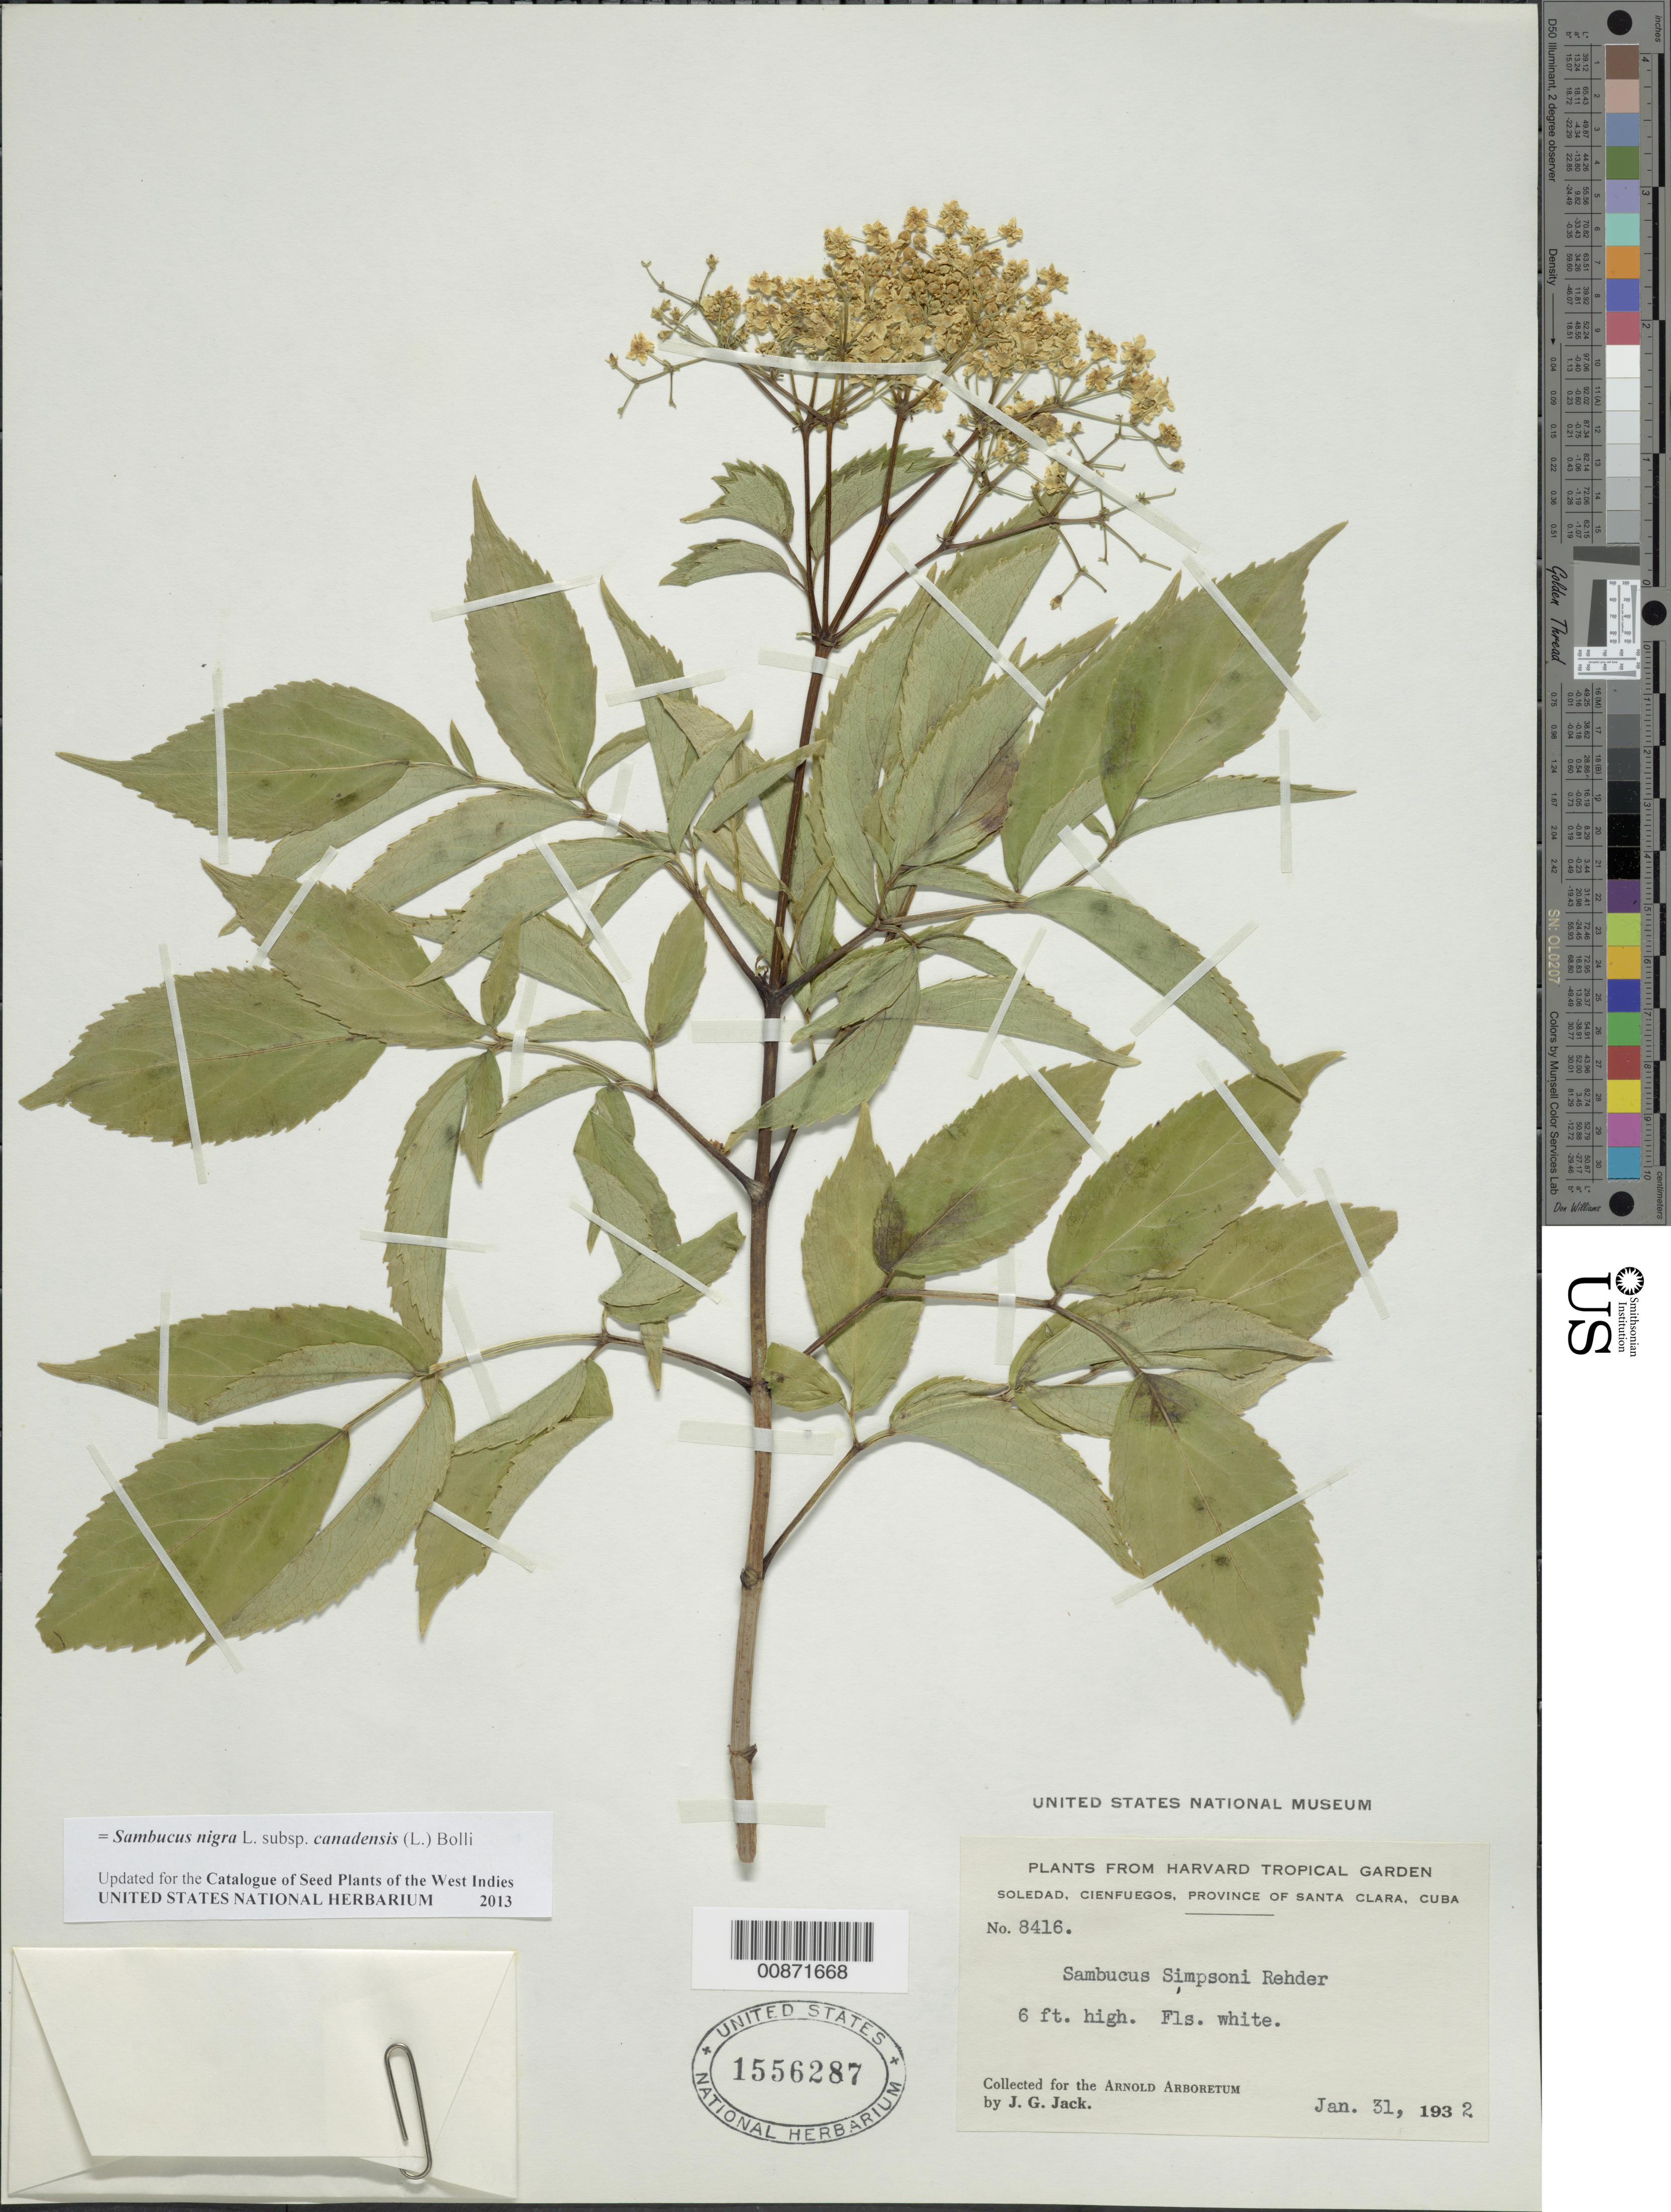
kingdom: Plantae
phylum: Tracheophyta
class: Magnoliopsida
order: Dipsacales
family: Viburnaceae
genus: Sambucus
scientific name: Sambucus nigra subsp. canadensis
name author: (L.) Bolli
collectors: J. G. Jack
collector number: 8416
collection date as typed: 31 Jan 1933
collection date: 1933-01-31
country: Cuba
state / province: Las Villas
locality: Soledad, Cienfuegos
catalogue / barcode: US 1556287